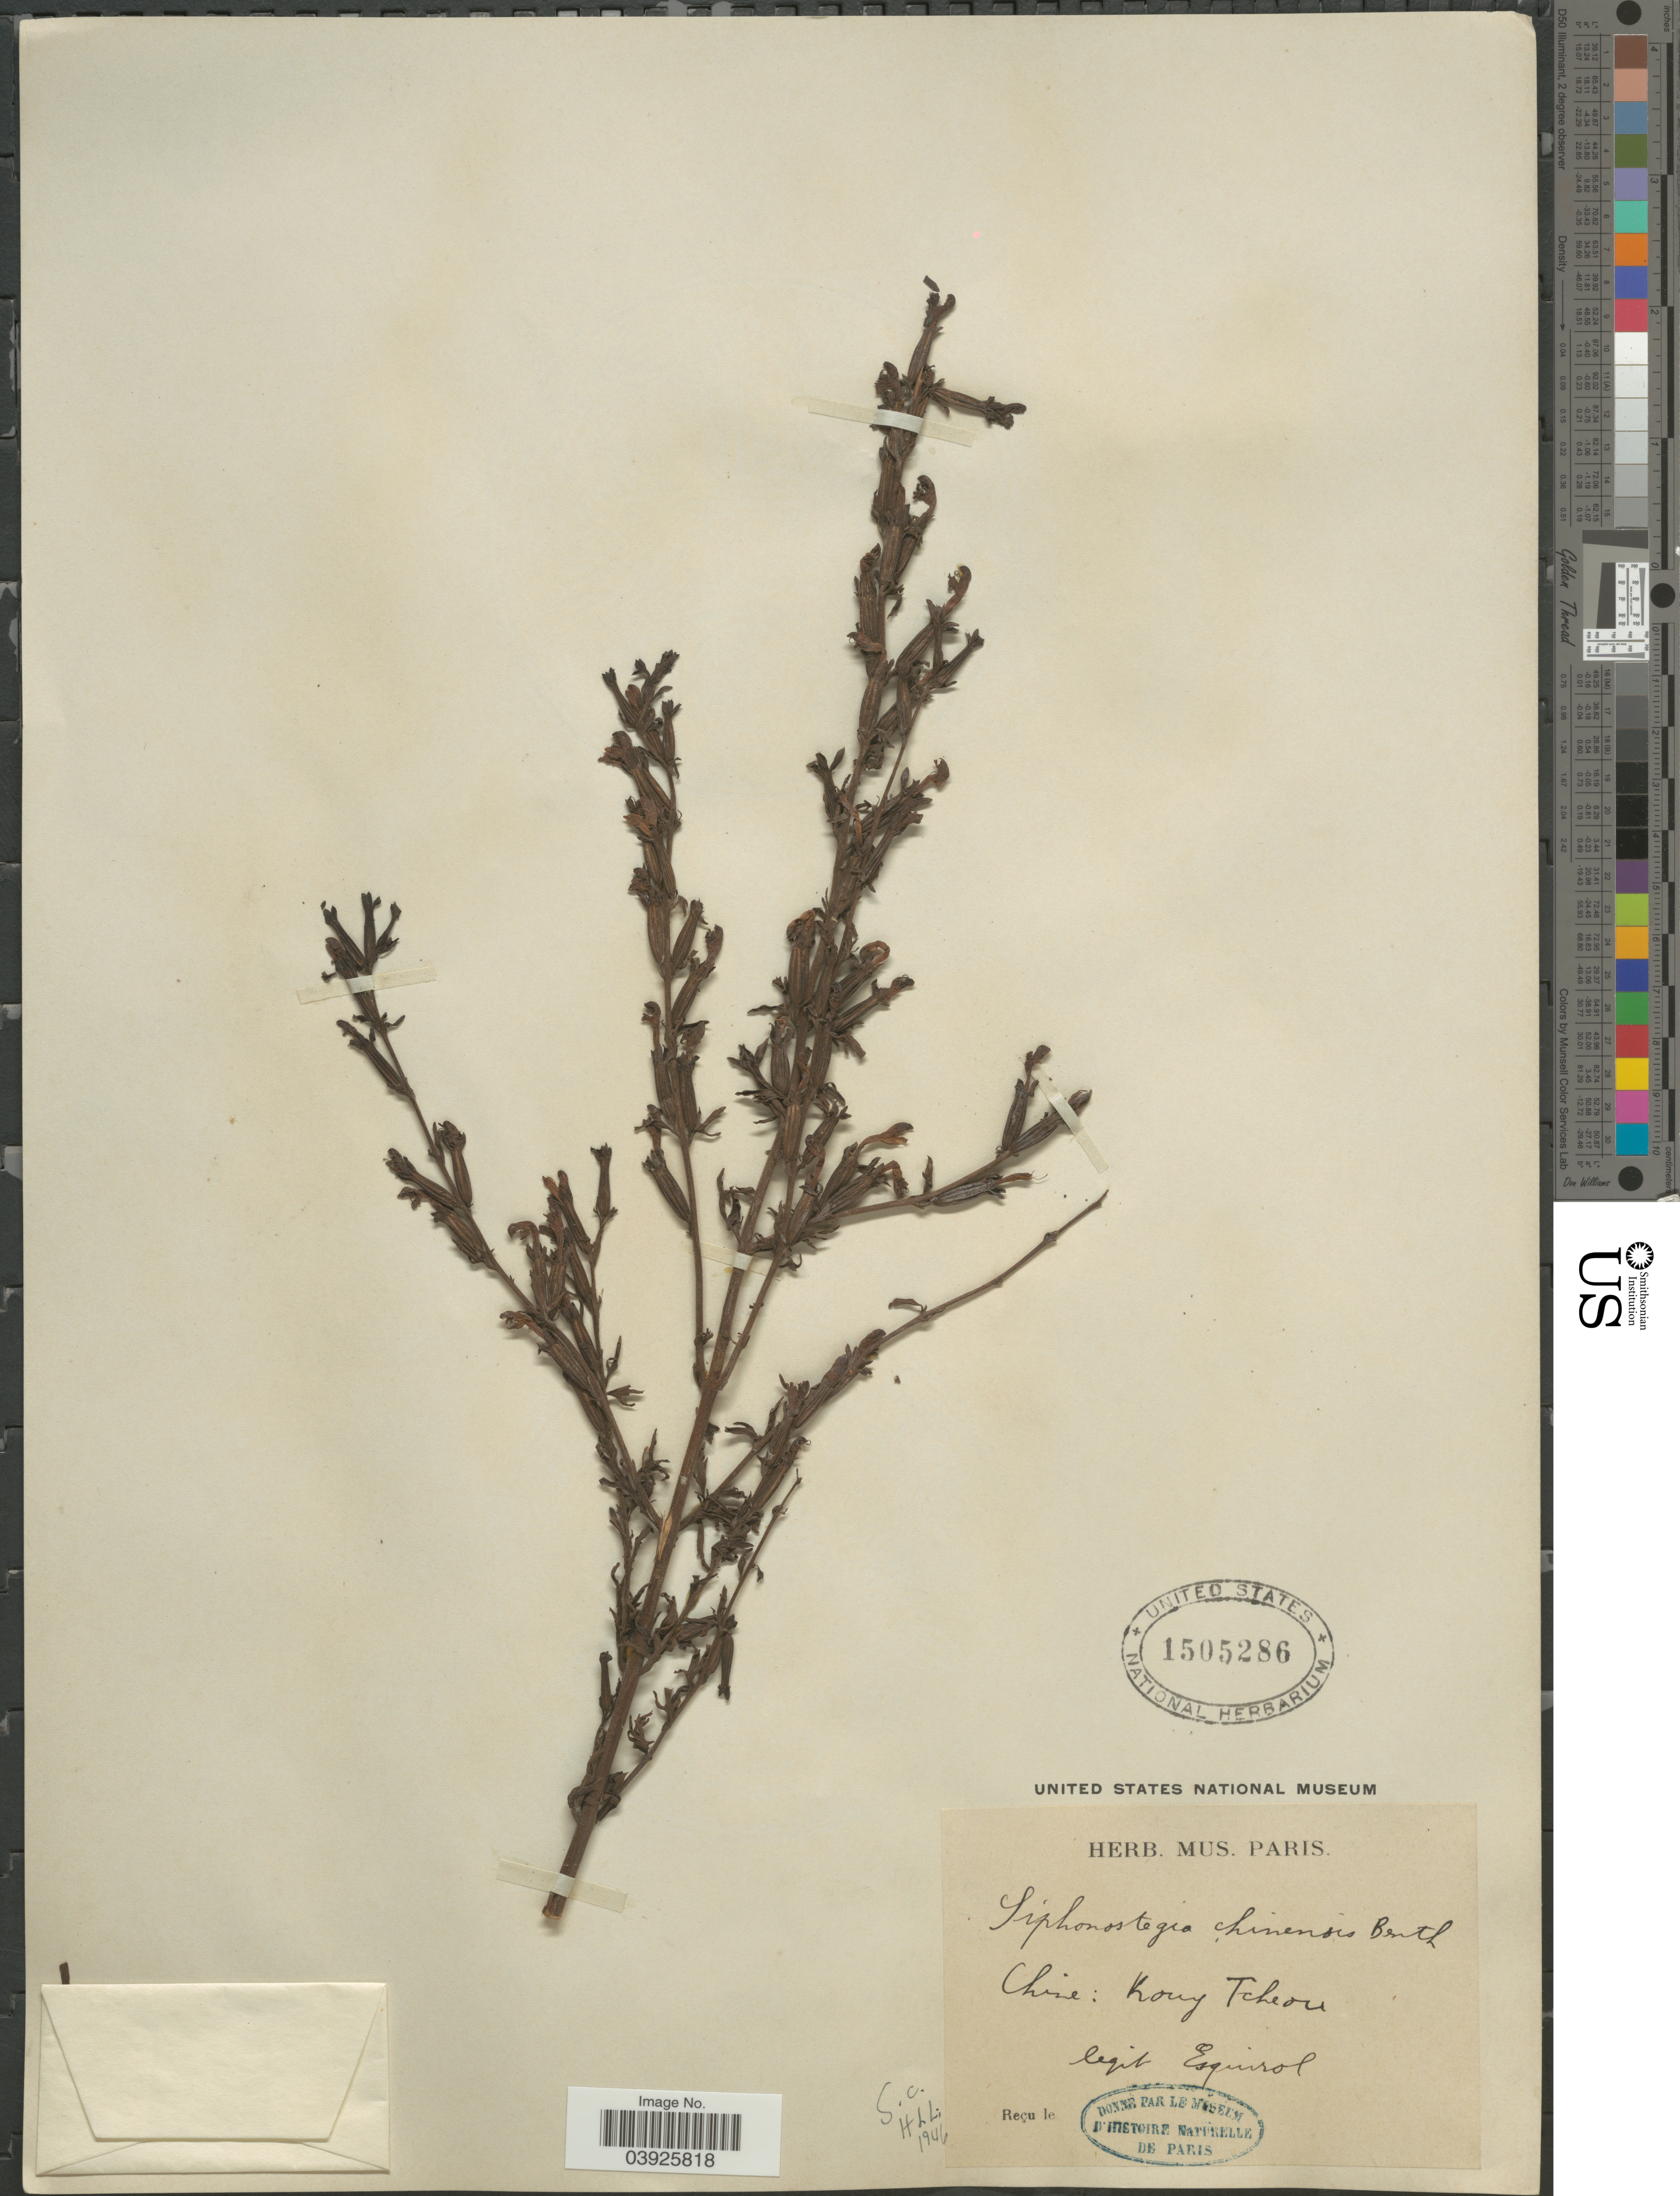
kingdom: Plantae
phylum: Tracheophyta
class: Magnoliopsida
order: Lamiales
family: Orobanchaceae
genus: Siphonostegia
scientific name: Siphonostegia chinensis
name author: Benth.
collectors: Esquirol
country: China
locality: Chine: Kouy Tcheou.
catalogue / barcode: US 1505286